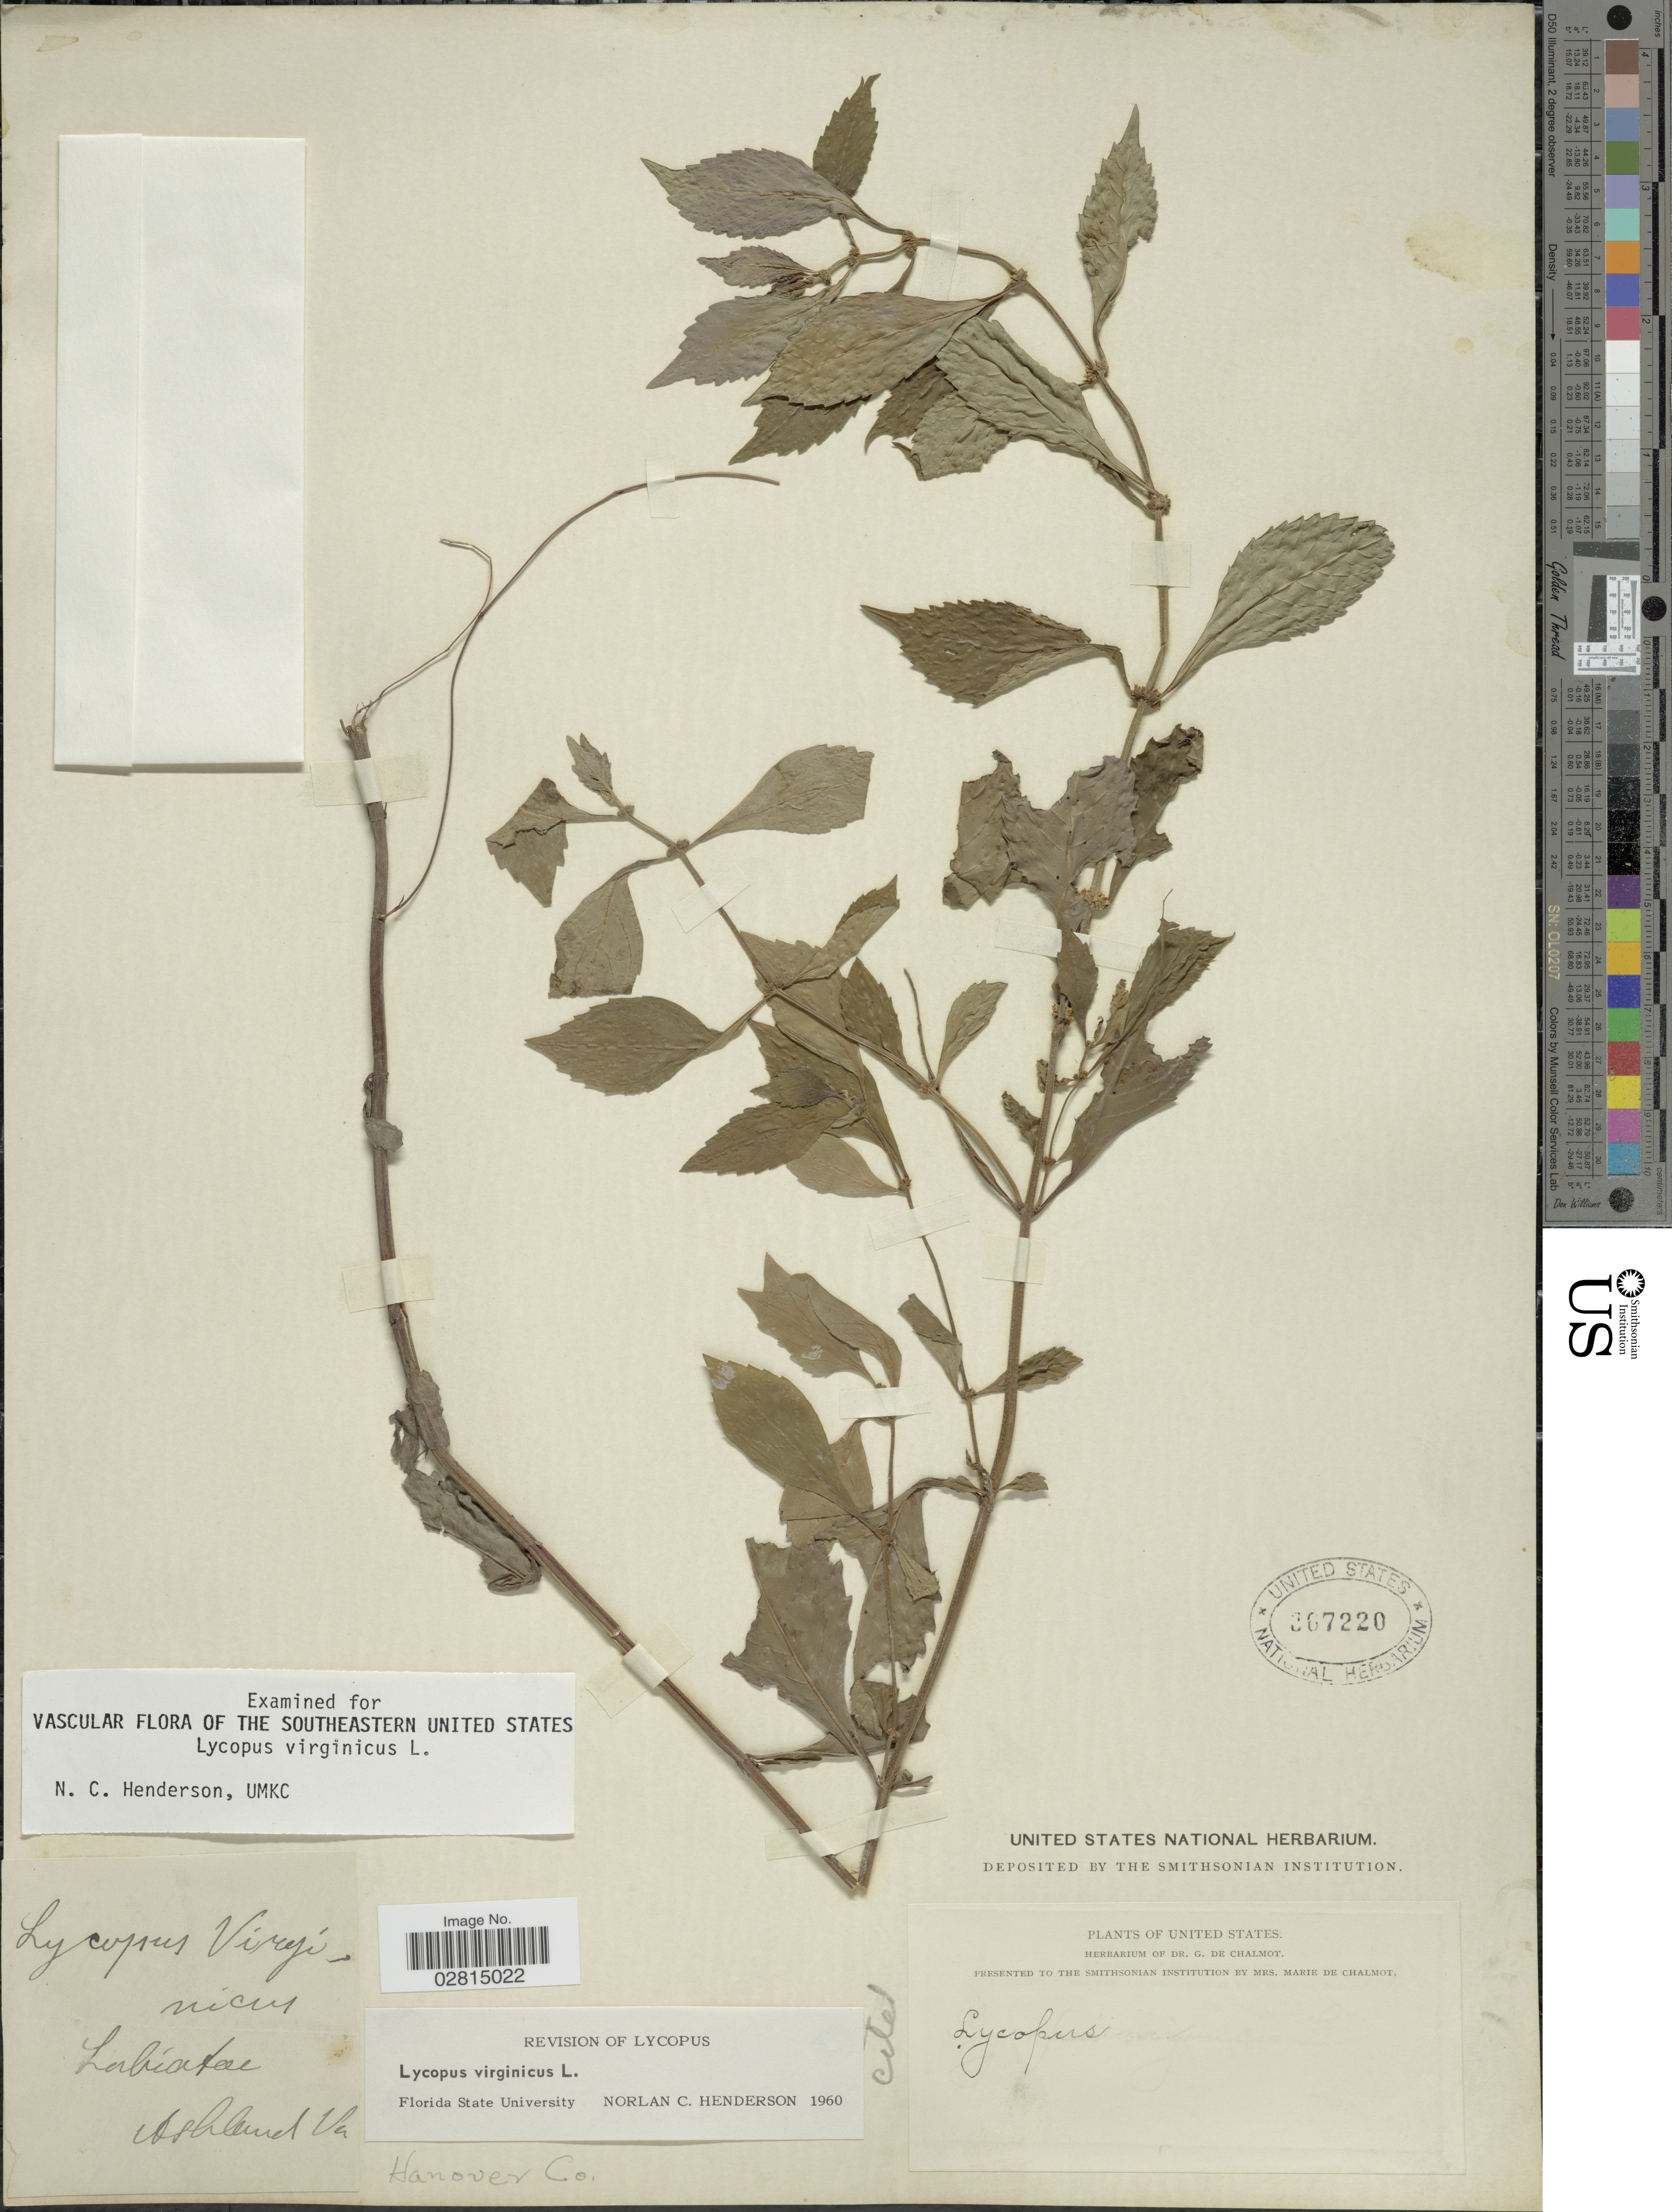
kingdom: Plantae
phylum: Tracheophyta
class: Magnoliopsida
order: Lamiales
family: Lamiaceae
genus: Lycopus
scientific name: Lycopus virginicus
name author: L.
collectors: ex herb. G. de Chalmot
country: United States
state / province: Virginia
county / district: Hanover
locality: Ashland Va, Hanover Co.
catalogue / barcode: US 367220